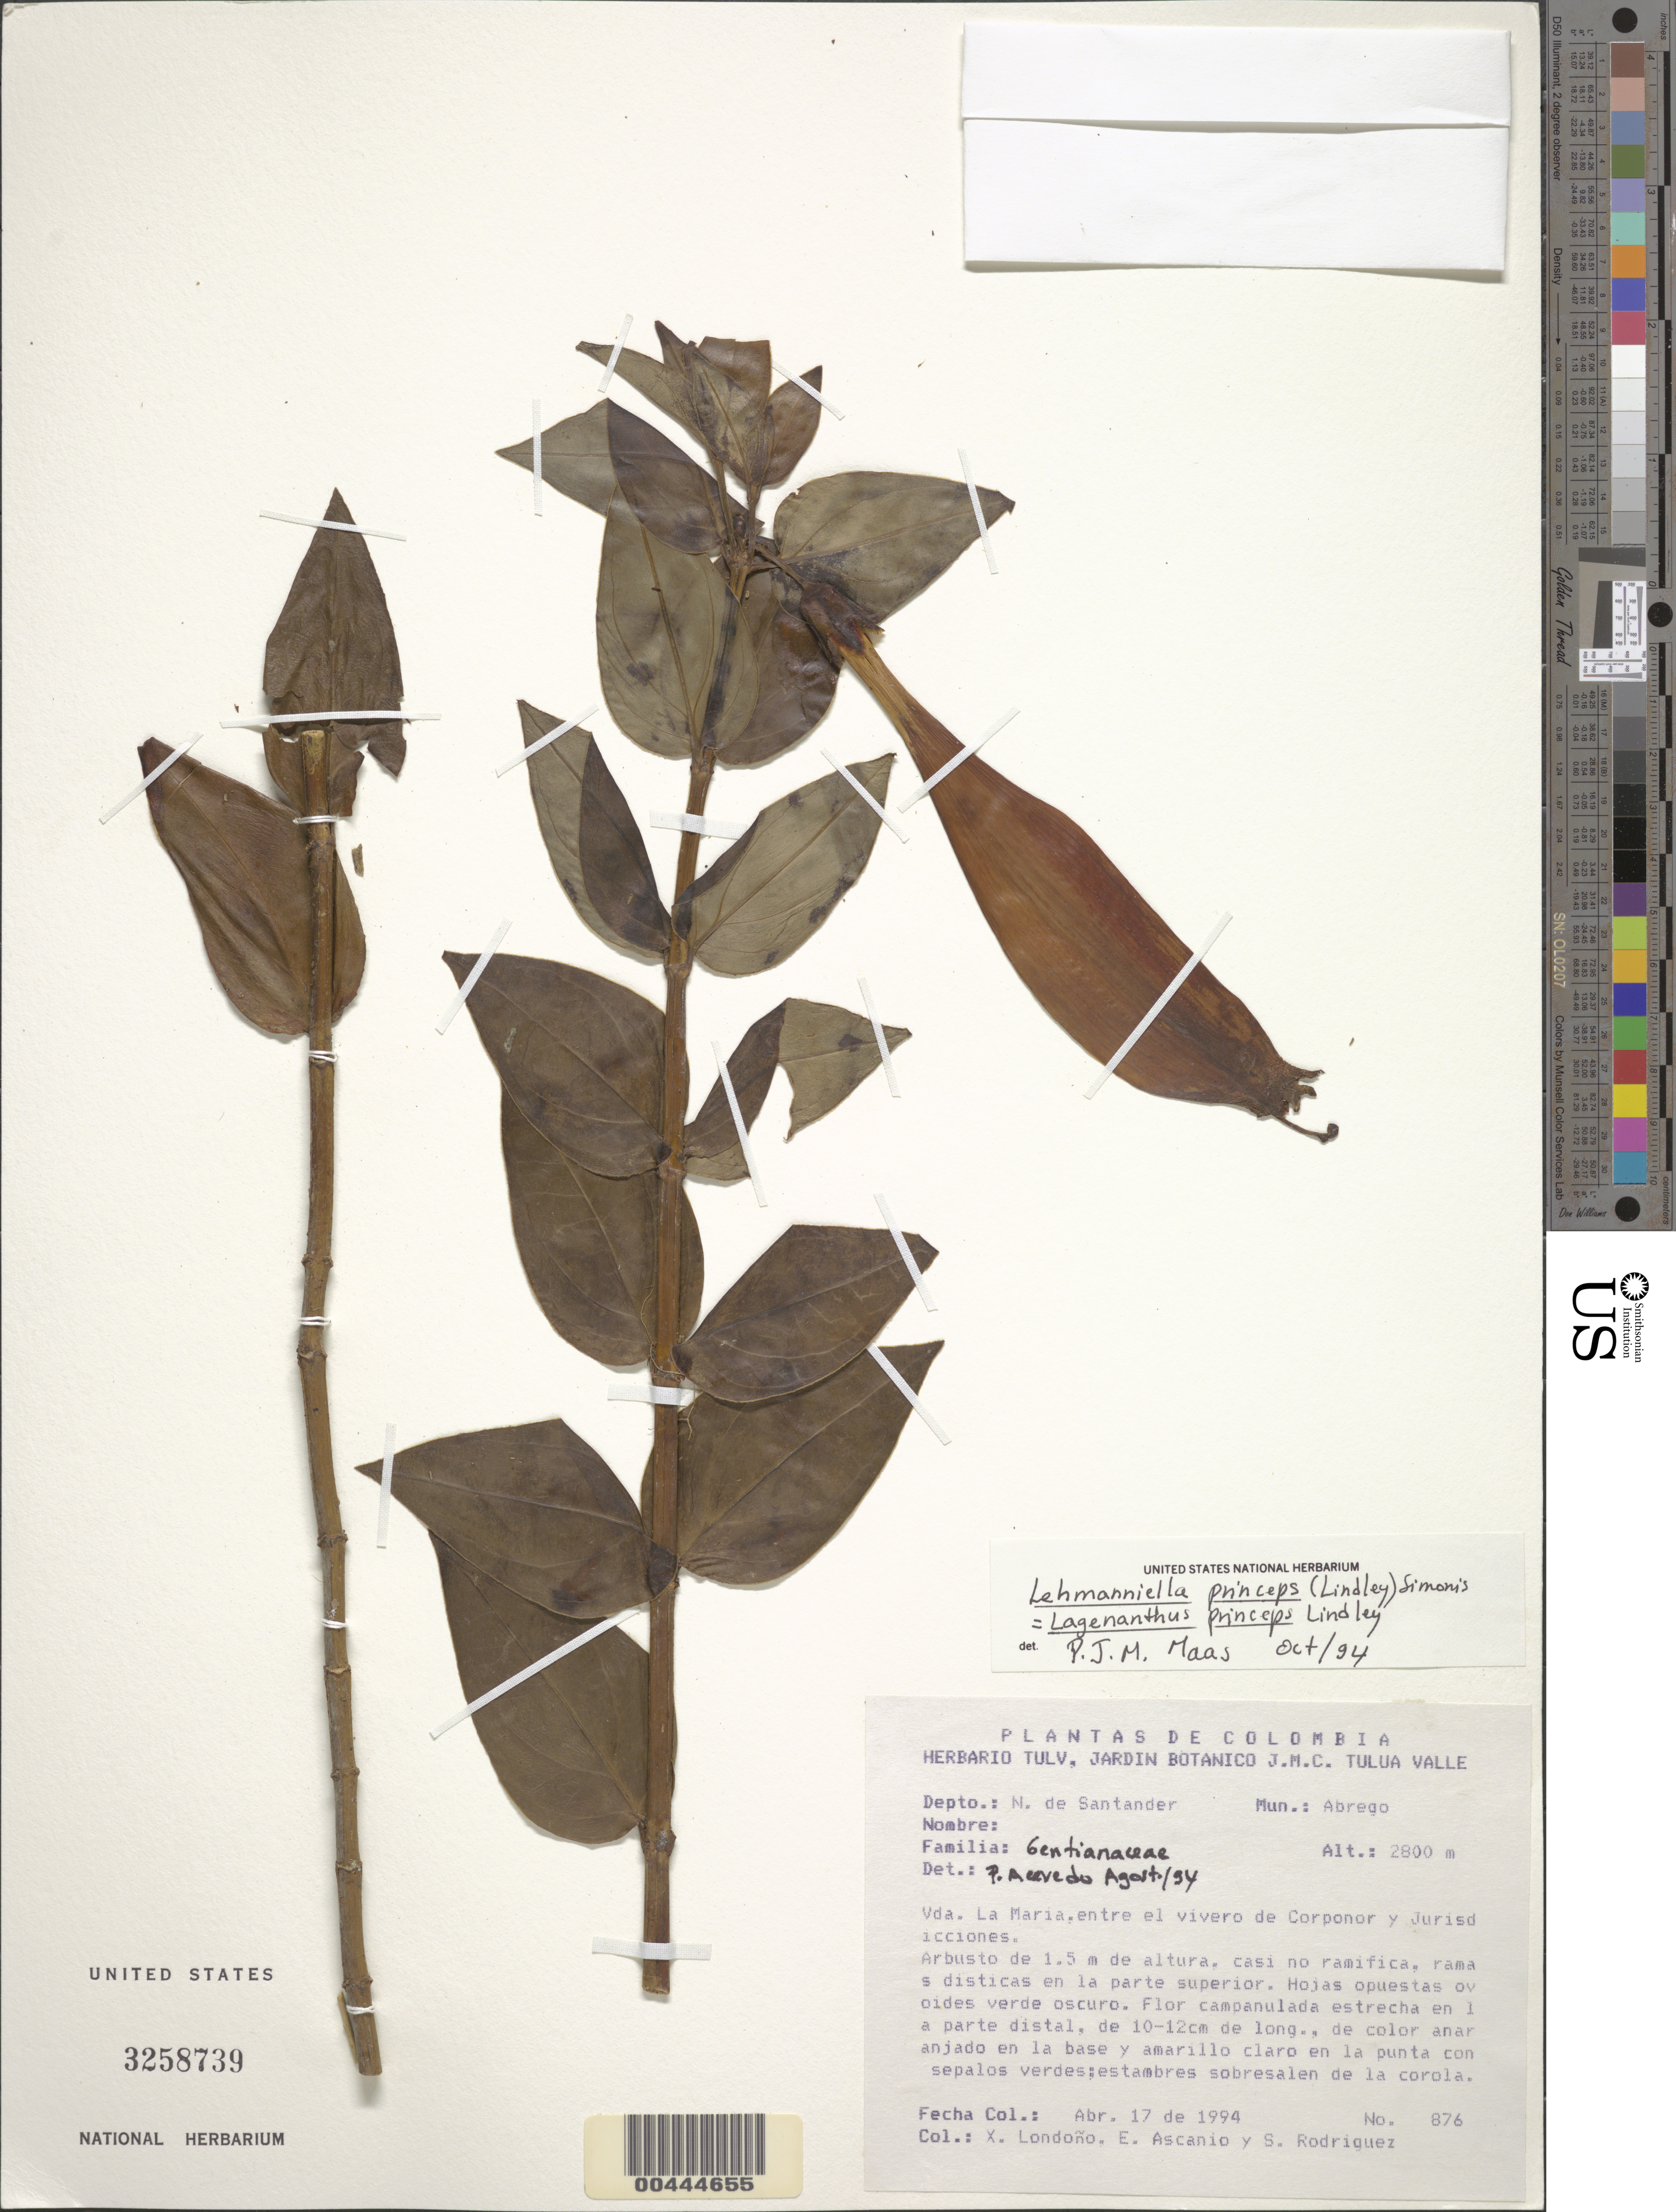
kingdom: Plantae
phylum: Tracheophyta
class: Magnoliopsida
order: Gentianales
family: Gentianaceae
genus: Lehmanniella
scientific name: Lehmanniella princeps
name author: (Lindl.) J.E. Simonis ex Maas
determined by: Skog, Laurence E.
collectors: X. Londoño, E. Ascanio & S. Rodriguez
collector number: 876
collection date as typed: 17 Apr 1994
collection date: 1994-04-17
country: Colombia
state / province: Norte de Santander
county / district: Ábrego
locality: Vda. la Maria, between el Vivero de Corponor and Jurisdicciones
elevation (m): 853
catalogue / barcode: US 3258739